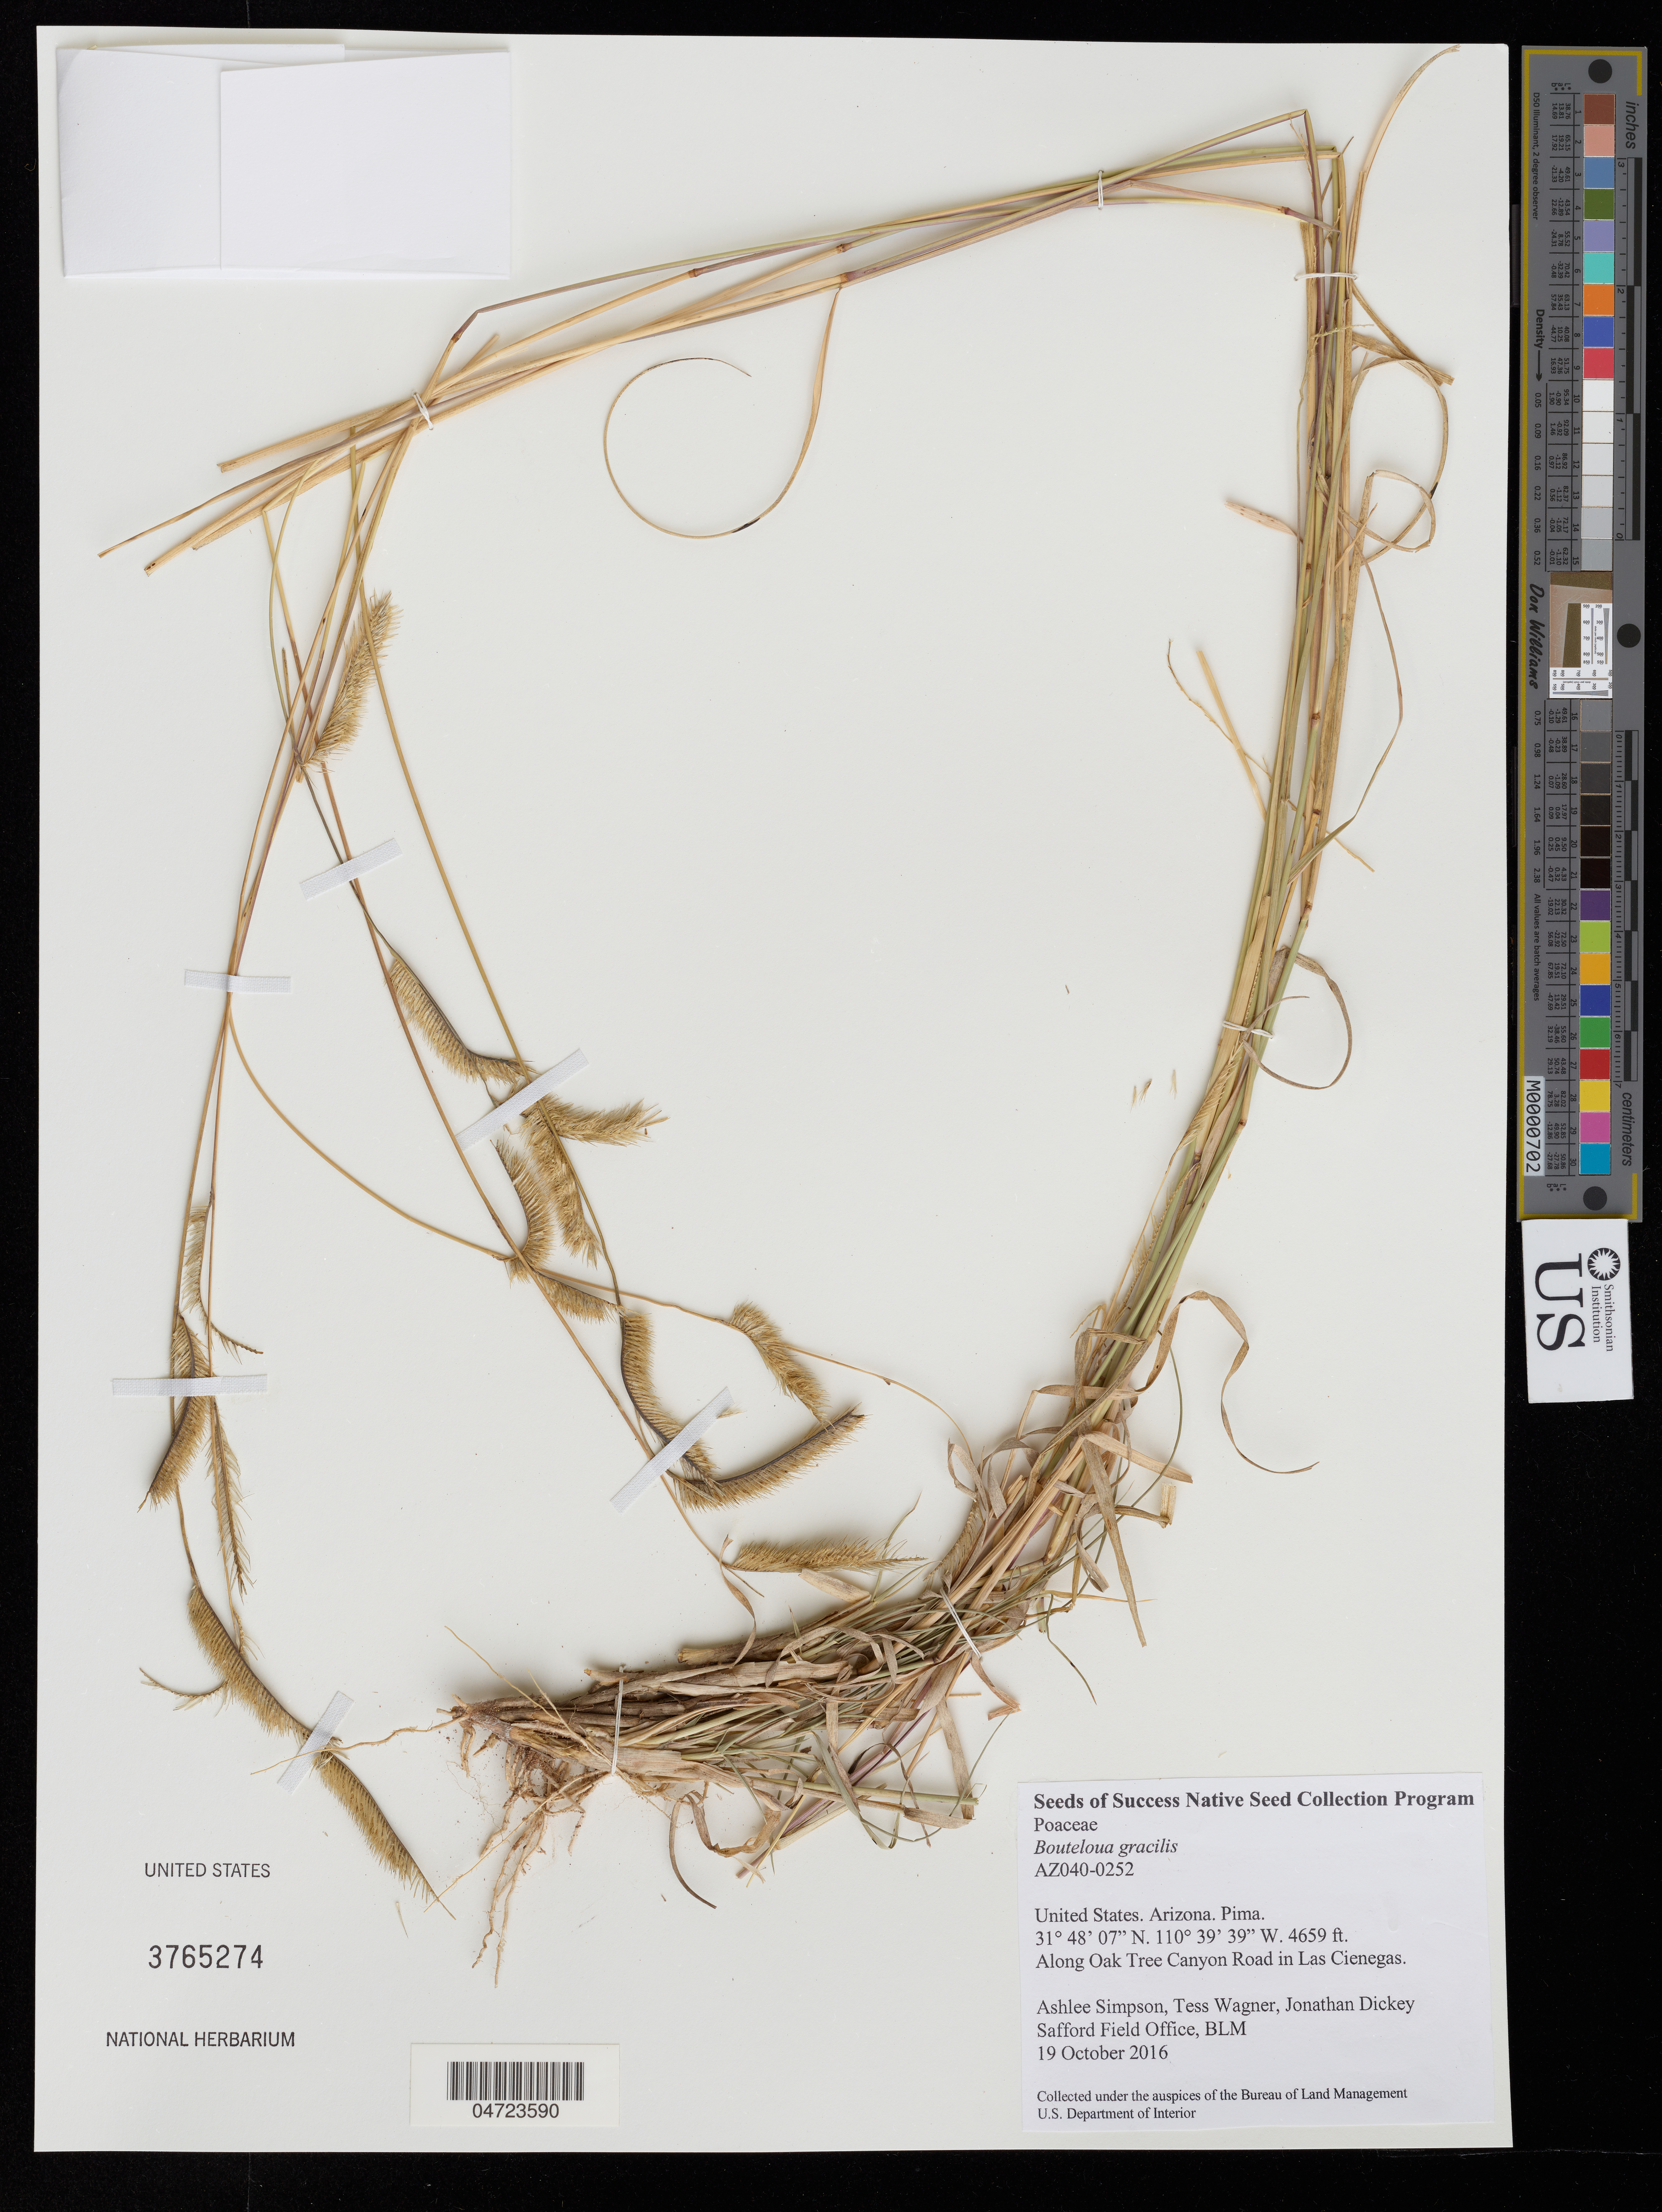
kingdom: Plantae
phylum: Tracheophyta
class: Liliopsida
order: Poales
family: Poaceae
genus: Bouteloua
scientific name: Bouteloua gracilis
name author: (Kunth) Lag. ex Griffiths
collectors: A. Simpson, T. Wagner & J. Dickey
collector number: AZ040-0252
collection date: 2016-10-19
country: United States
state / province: Arizona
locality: Pima. Along Oak Tree Canyon Road in Las Cienegas.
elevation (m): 1420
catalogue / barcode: US 3765274